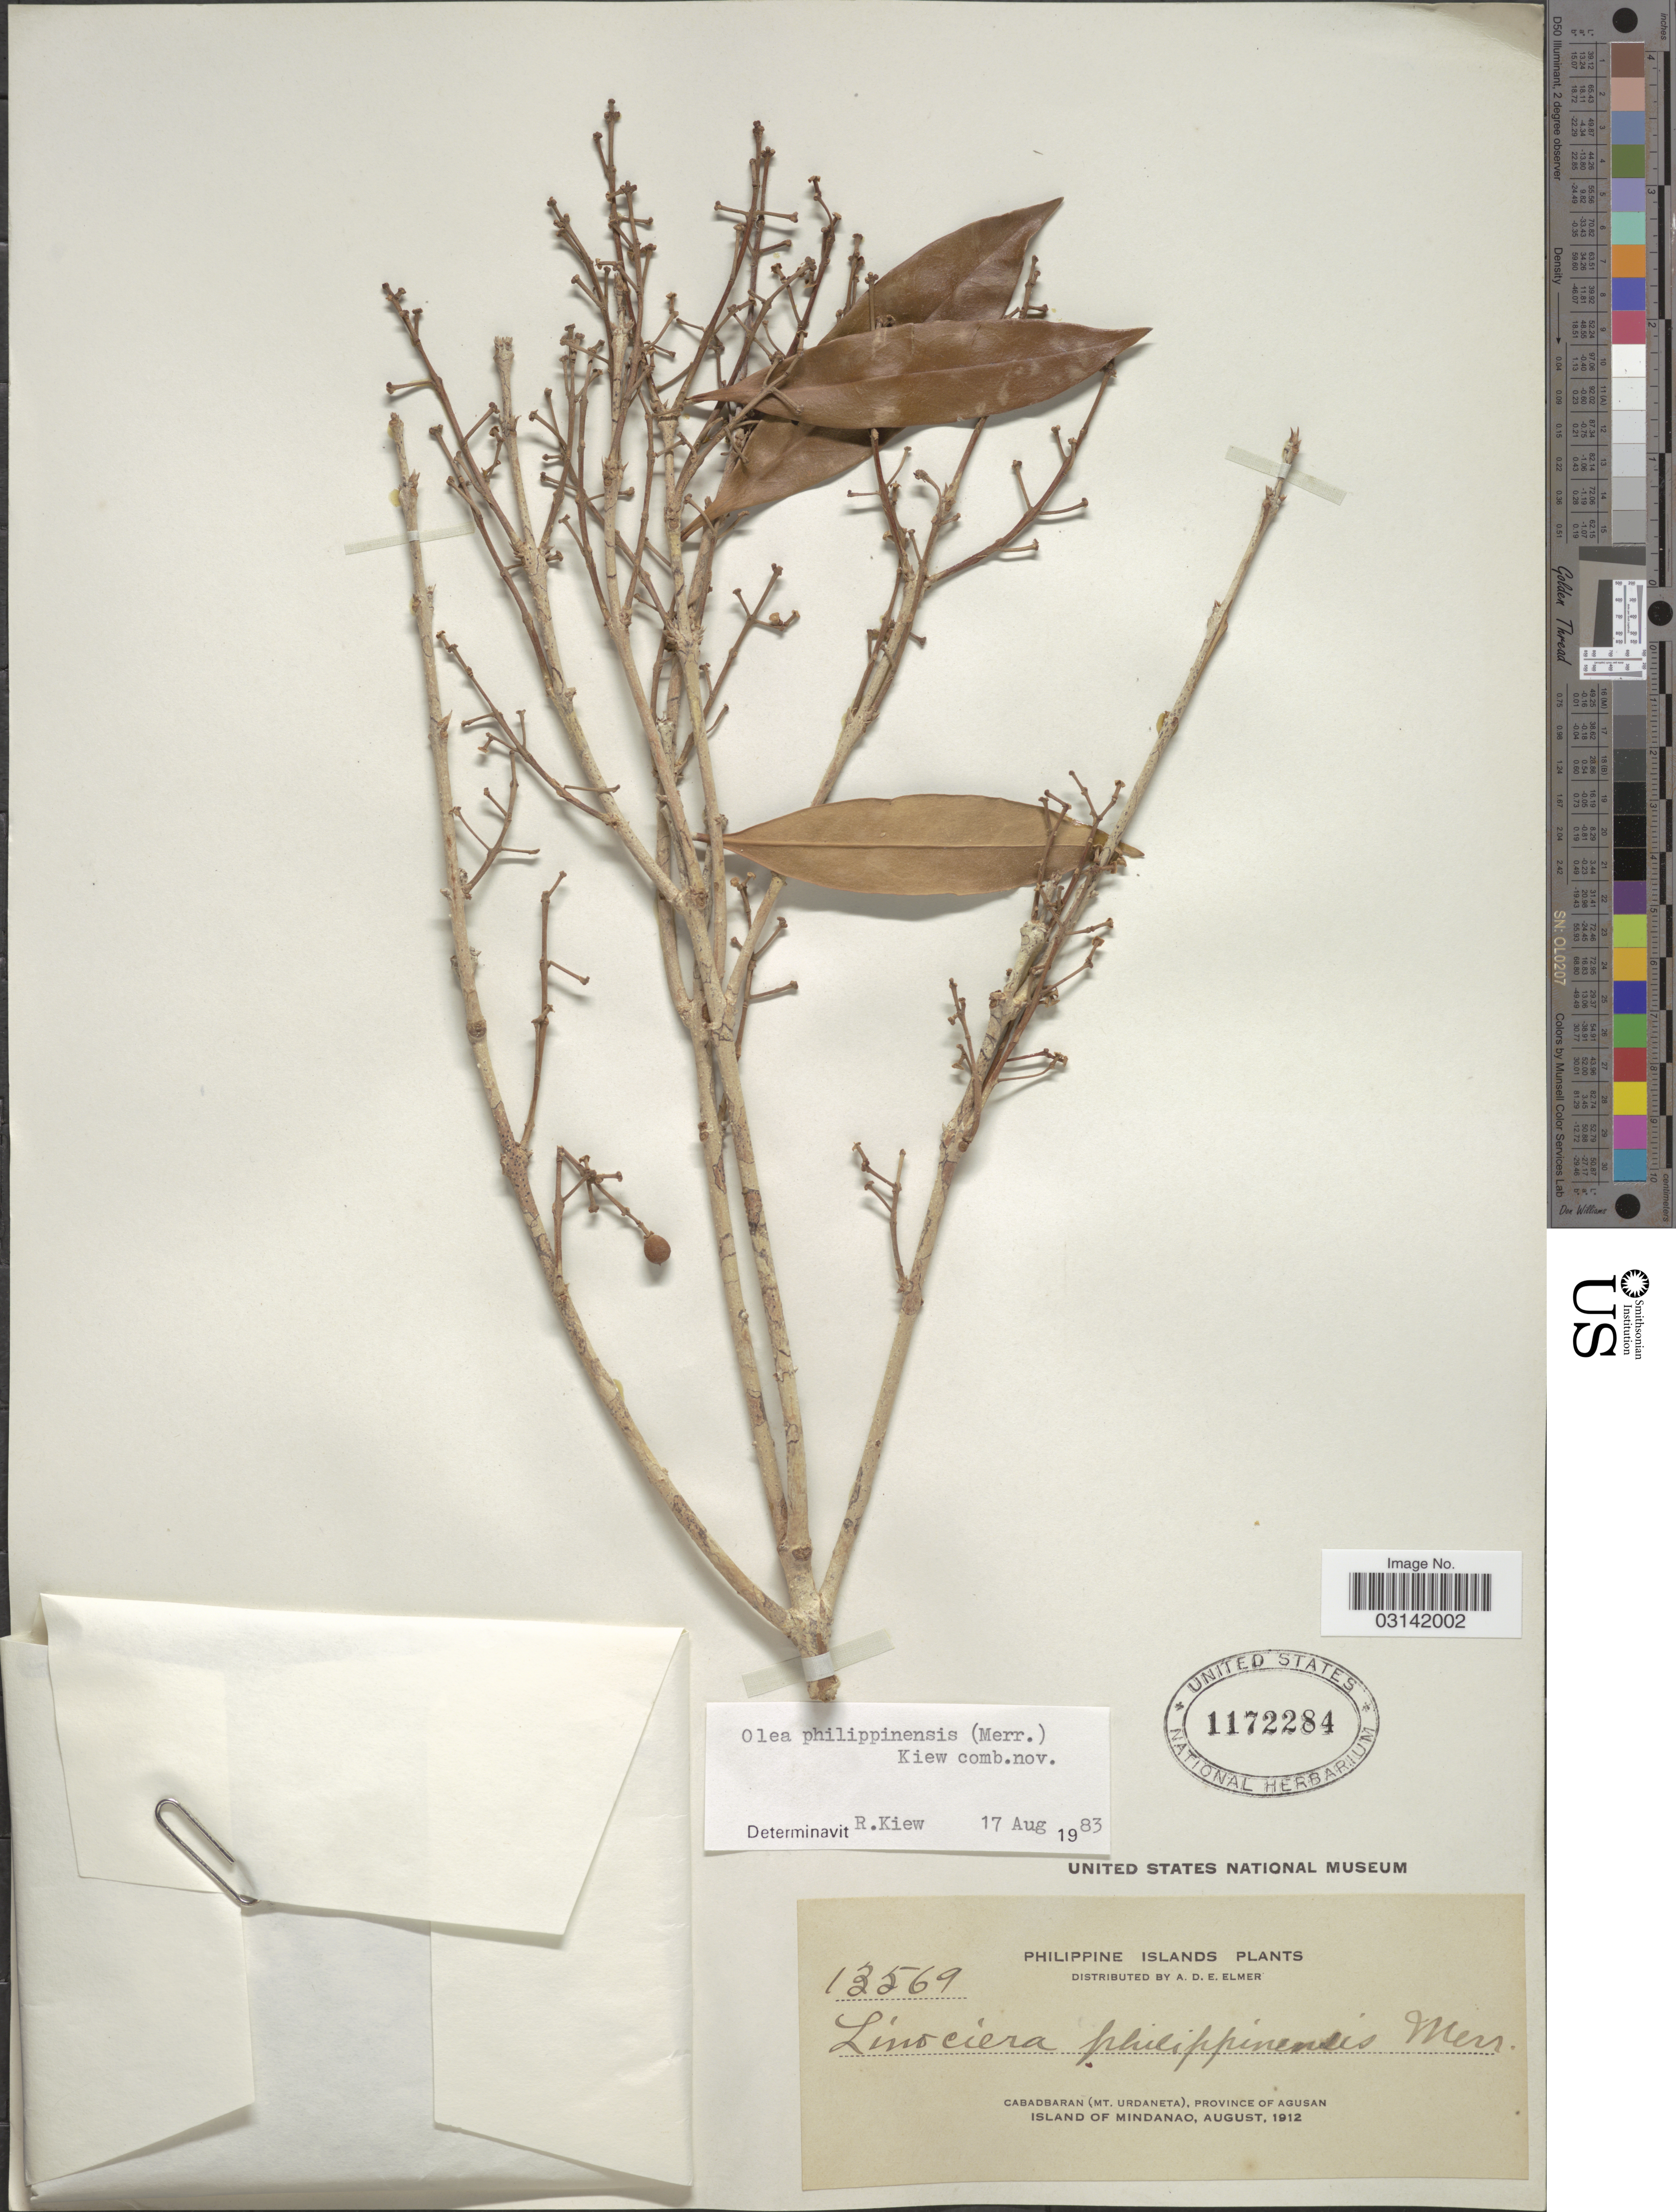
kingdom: Plantae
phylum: Tracheophyta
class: Magnoliopsida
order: Lamiales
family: Oleaceae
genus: Tetrapilus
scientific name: Tetrapilus borneensis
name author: (Boerl.) de Juana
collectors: A. D. E. Elmer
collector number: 13569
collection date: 1912-08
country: Philippines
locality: Philippine Islands, Cabadbaran (Mt. Urdaneta), Province of Agusan, Island of Mindanao.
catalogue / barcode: US 1172284